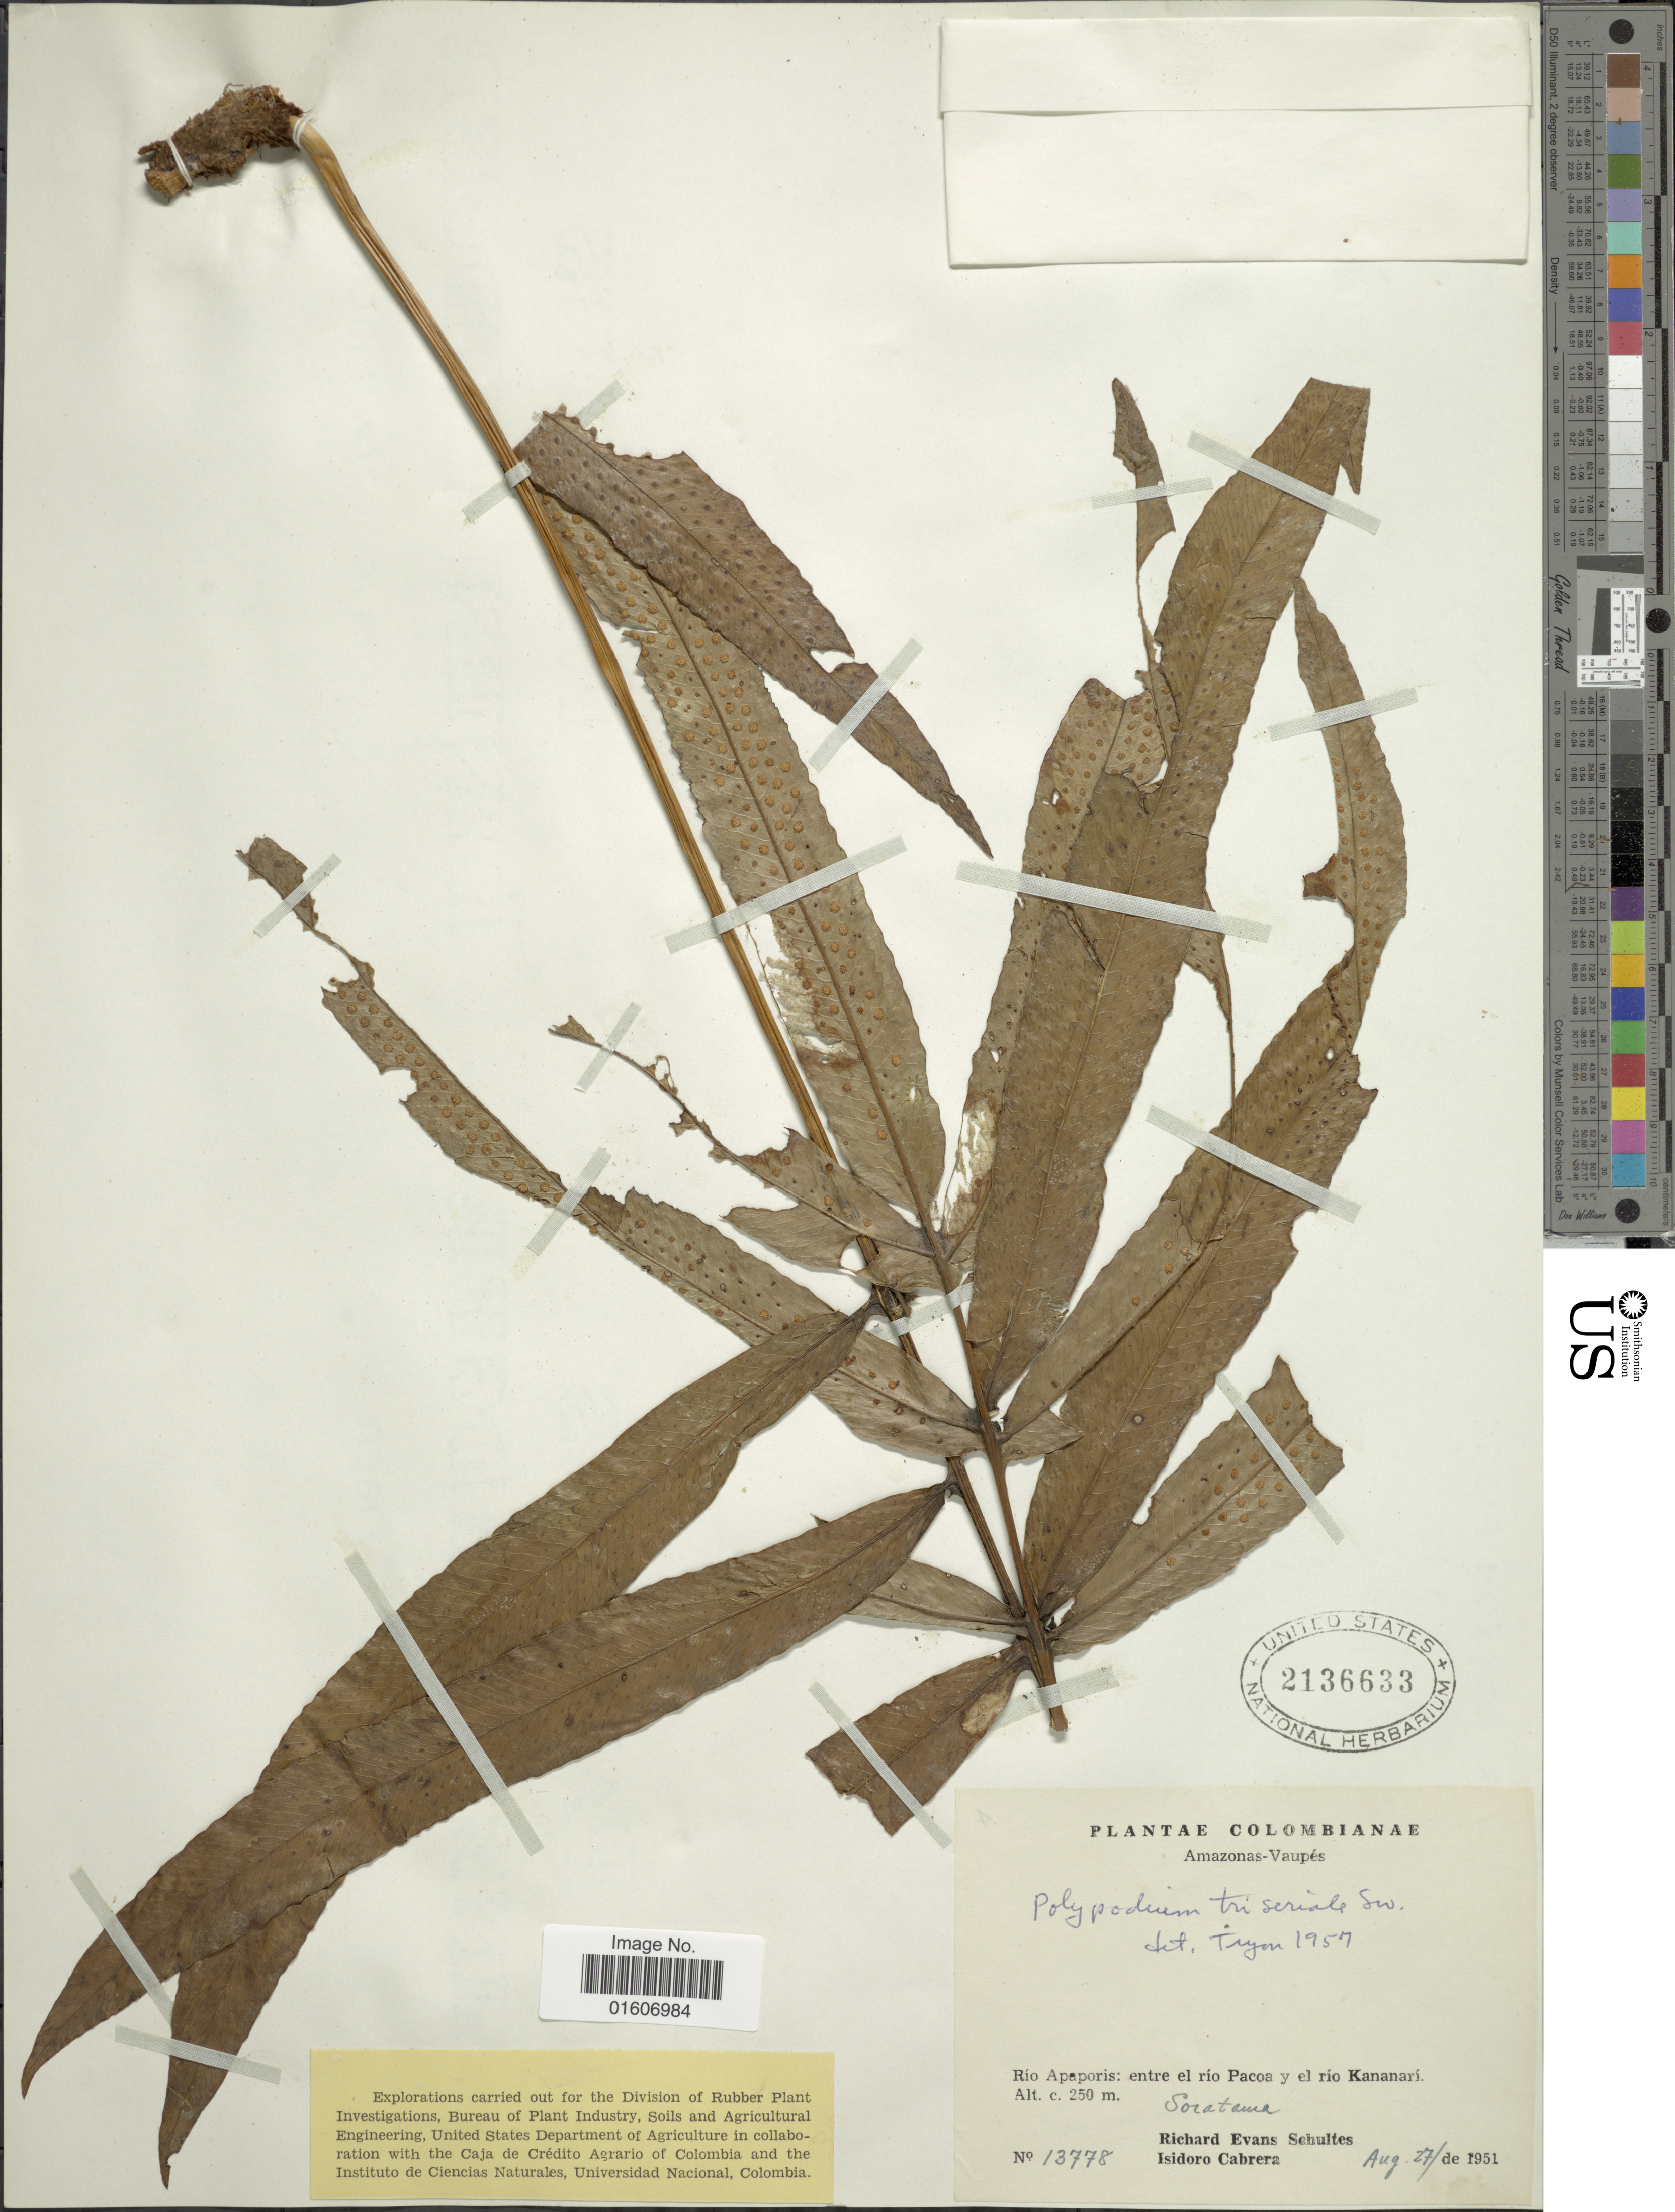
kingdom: Plantae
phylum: Tracheophyta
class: Polypodiopsida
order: Polypodiales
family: Polypodiaceae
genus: Serpocaulon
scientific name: Serpocaulon triseriale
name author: (Sw.) A.R. Sm.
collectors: R. E. Schultes & I. Cabrera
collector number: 13778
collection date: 1951-08-27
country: Colombia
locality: Amazonas-Vaupés, Rio Apaporis: entre el río Pacoa y el río Kananarí, Soratama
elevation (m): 250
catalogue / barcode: US 2136633